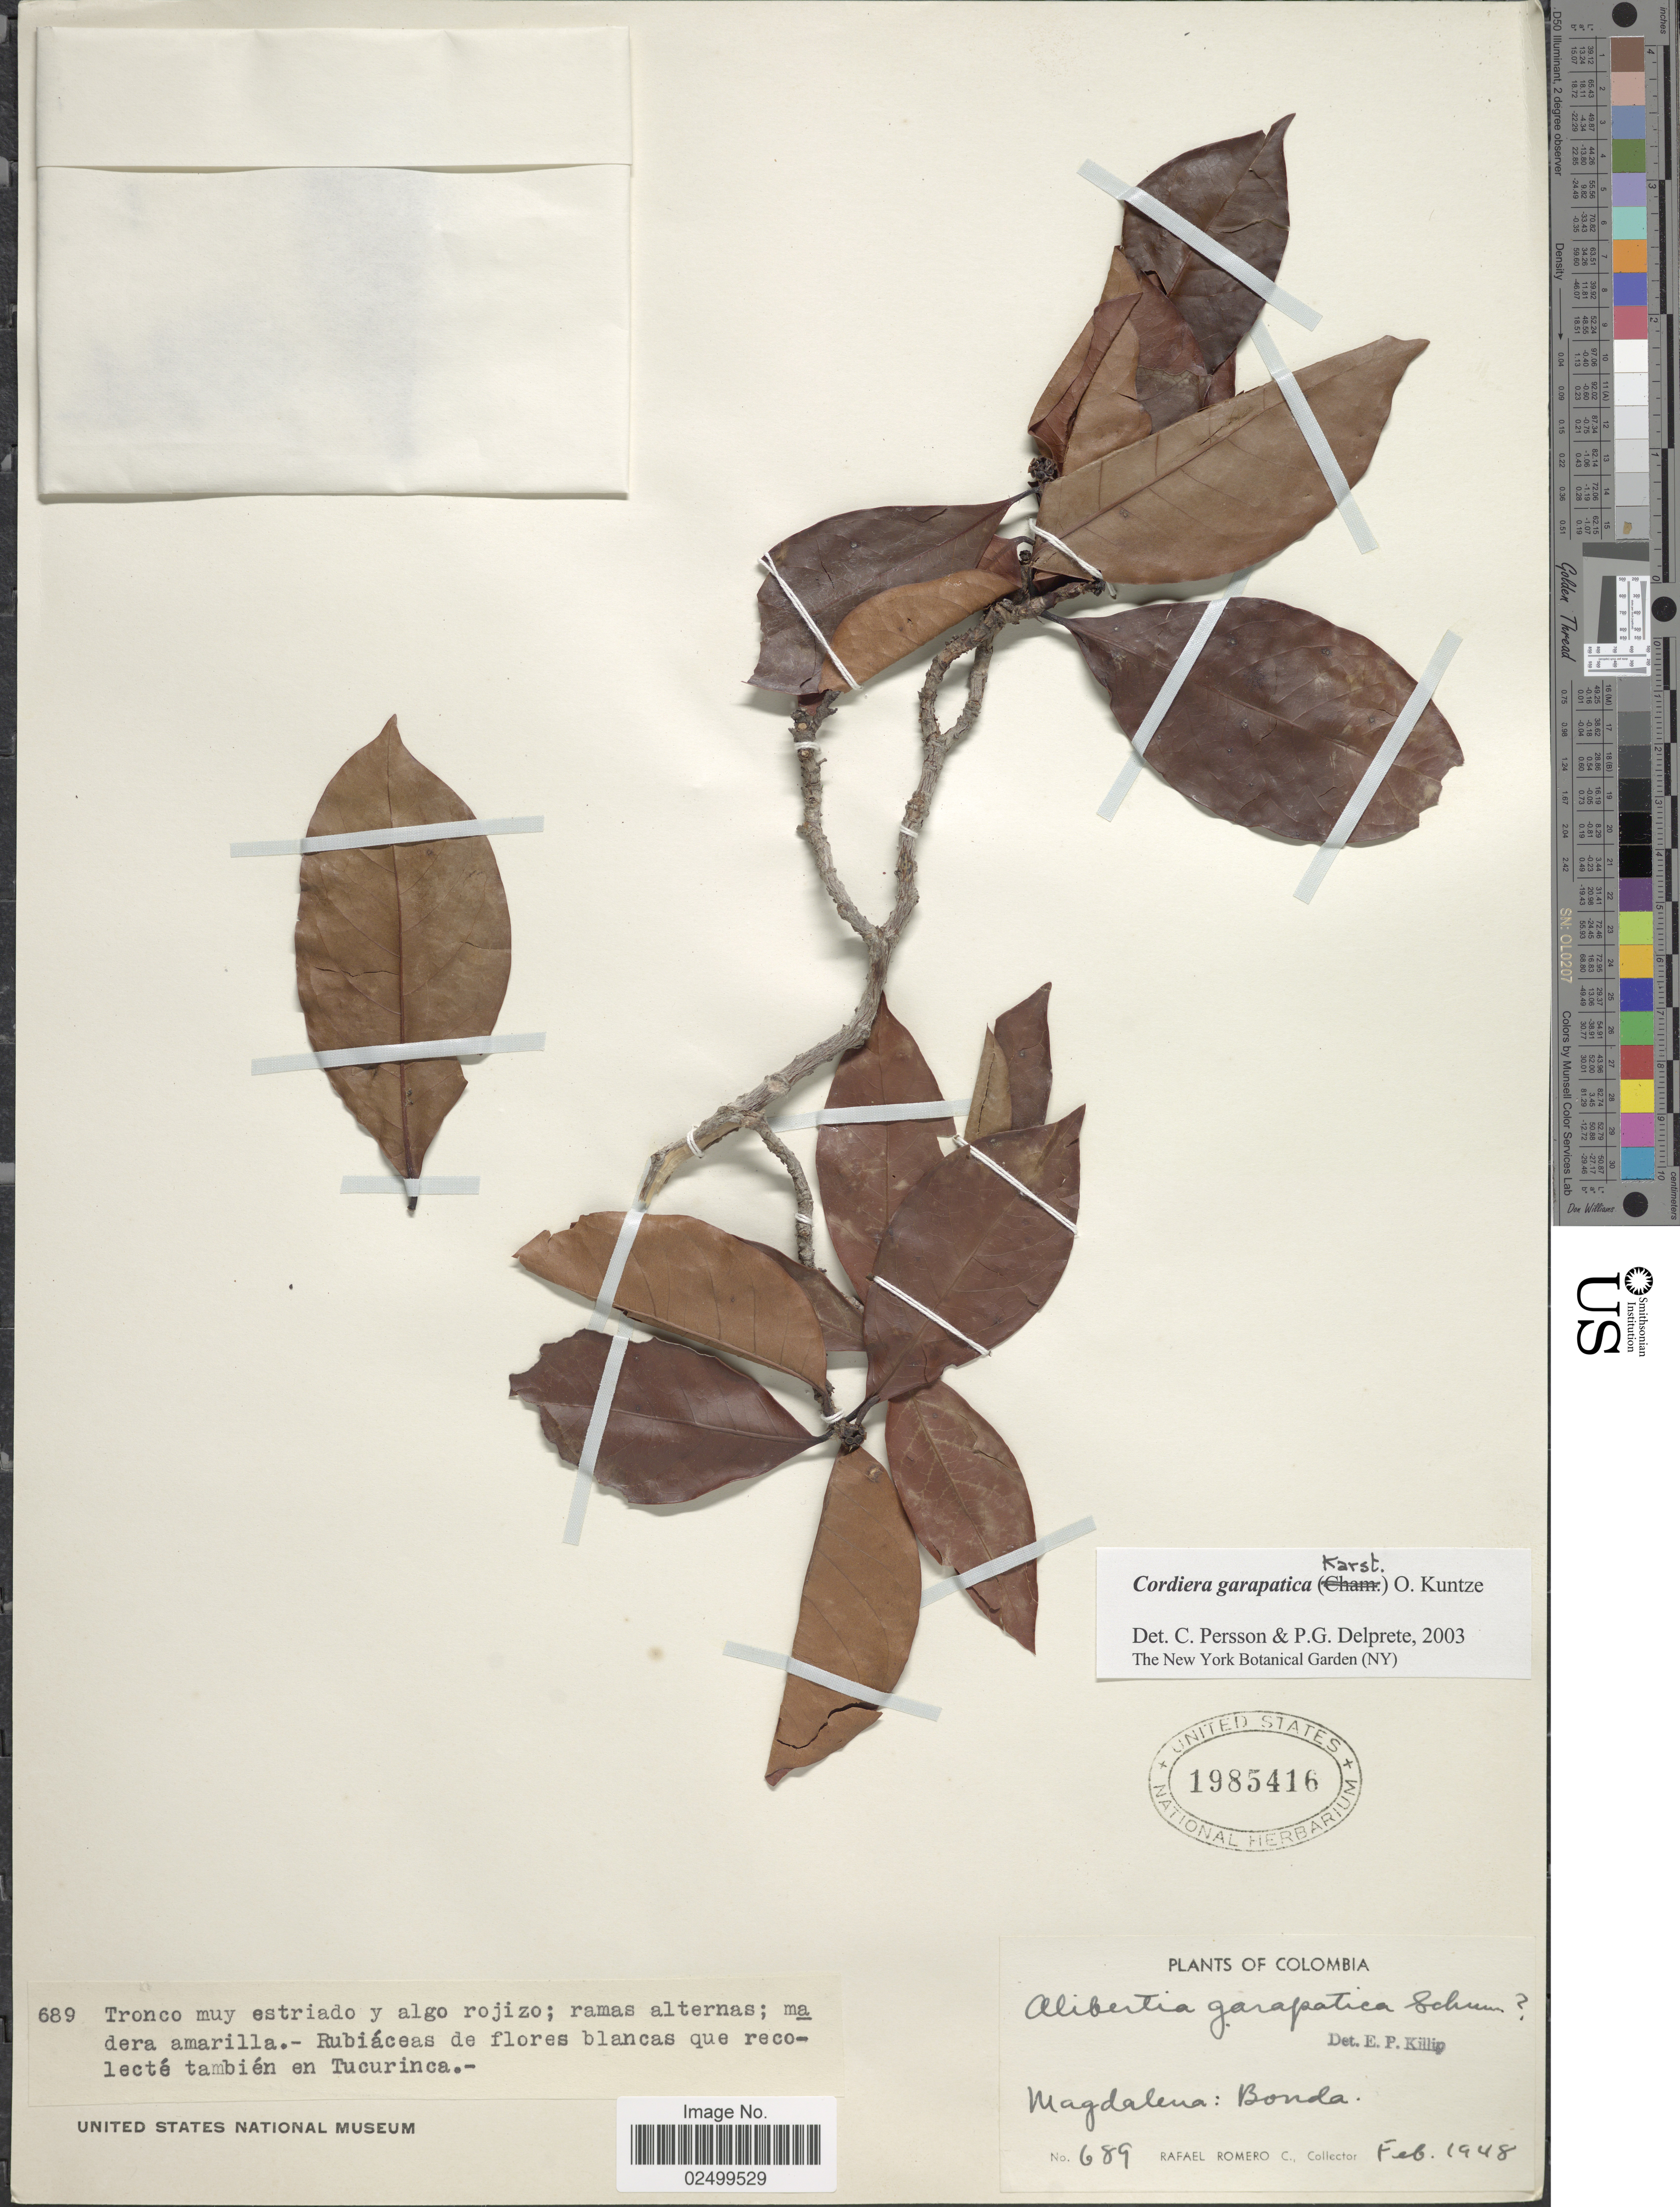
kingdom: Plantae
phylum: Tracheophyta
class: Magnoliopsida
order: Gentianales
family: Rubiaceae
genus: Cordiera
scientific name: Cordiera garapatica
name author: Kuntze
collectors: R. Romero Castañeda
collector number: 689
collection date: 1948-02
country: Colombia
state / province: Magdalena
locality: Bonda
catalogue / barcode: US 1985416